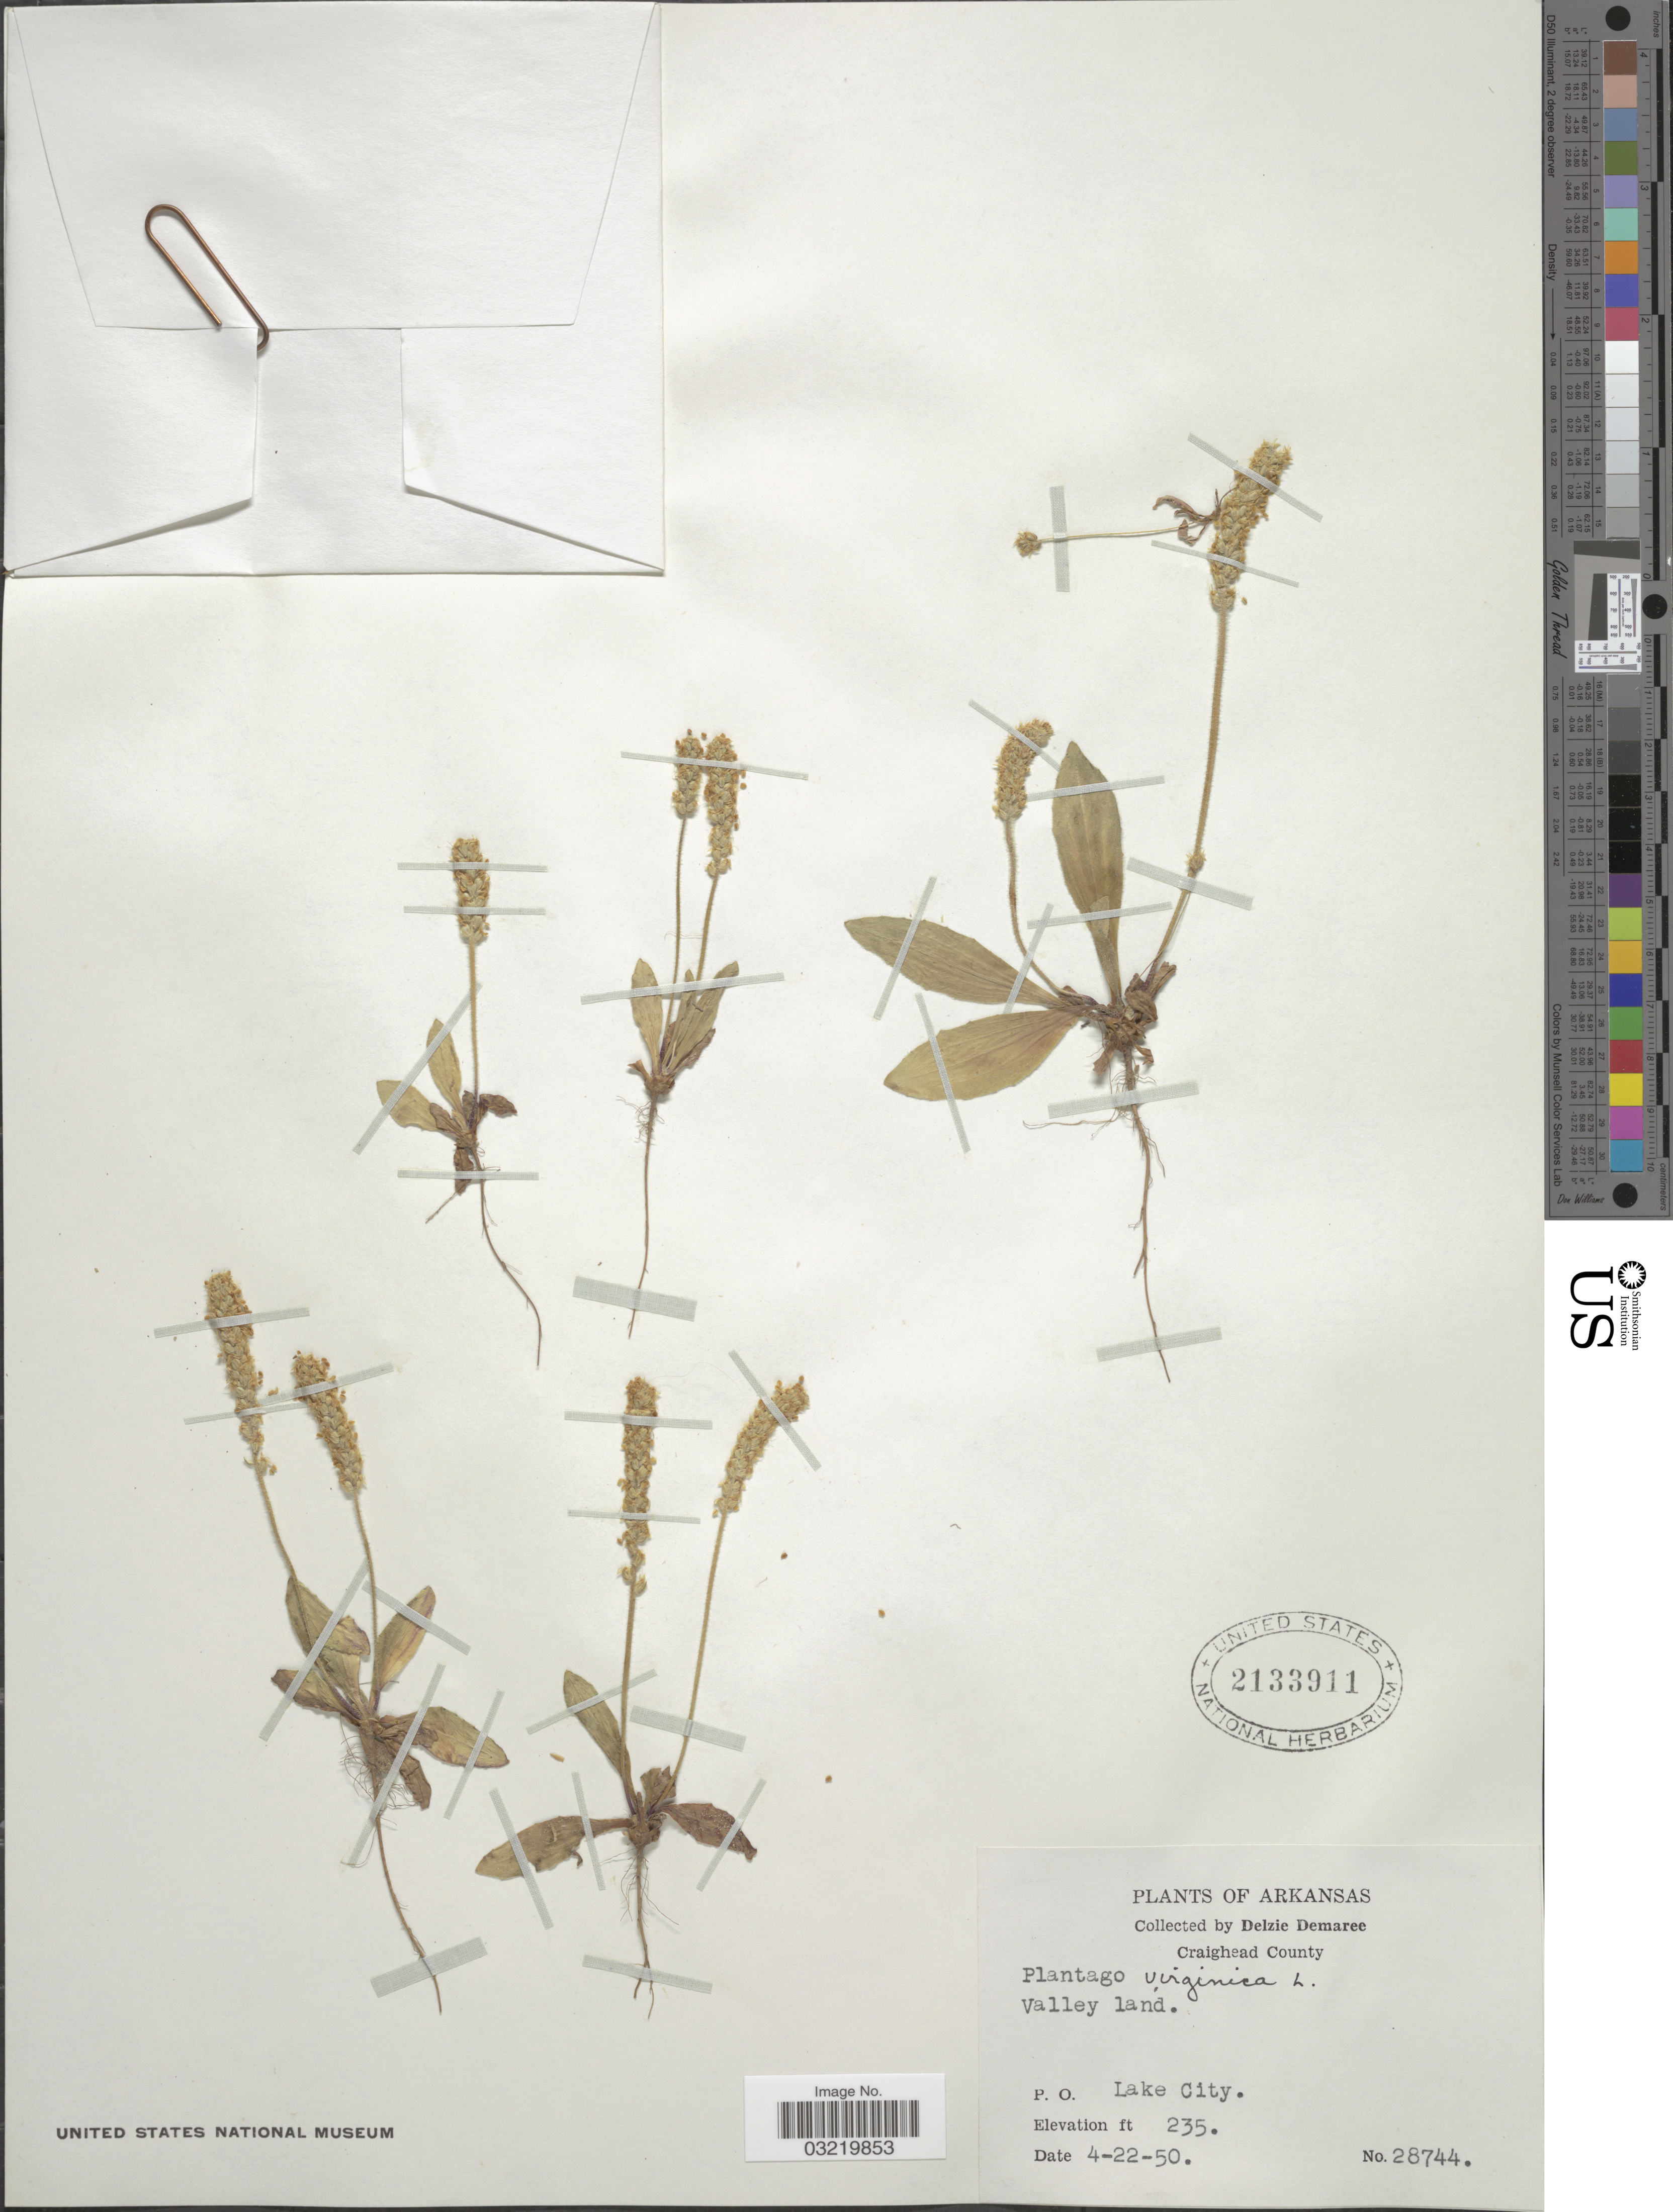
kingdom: Plantae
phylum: Tracheophyta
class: Magnoliopsida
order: Lamiales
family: Plantaginaceae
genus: Plantago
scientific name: Plantago virginica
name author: L.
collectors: D. Demaree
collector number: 28744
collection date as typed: Transcribed d/m/y: 22/4/50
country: United States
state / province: Arkansas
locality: Craighead County, P. O. Lake City.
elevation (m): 72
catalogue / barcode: US 2133911